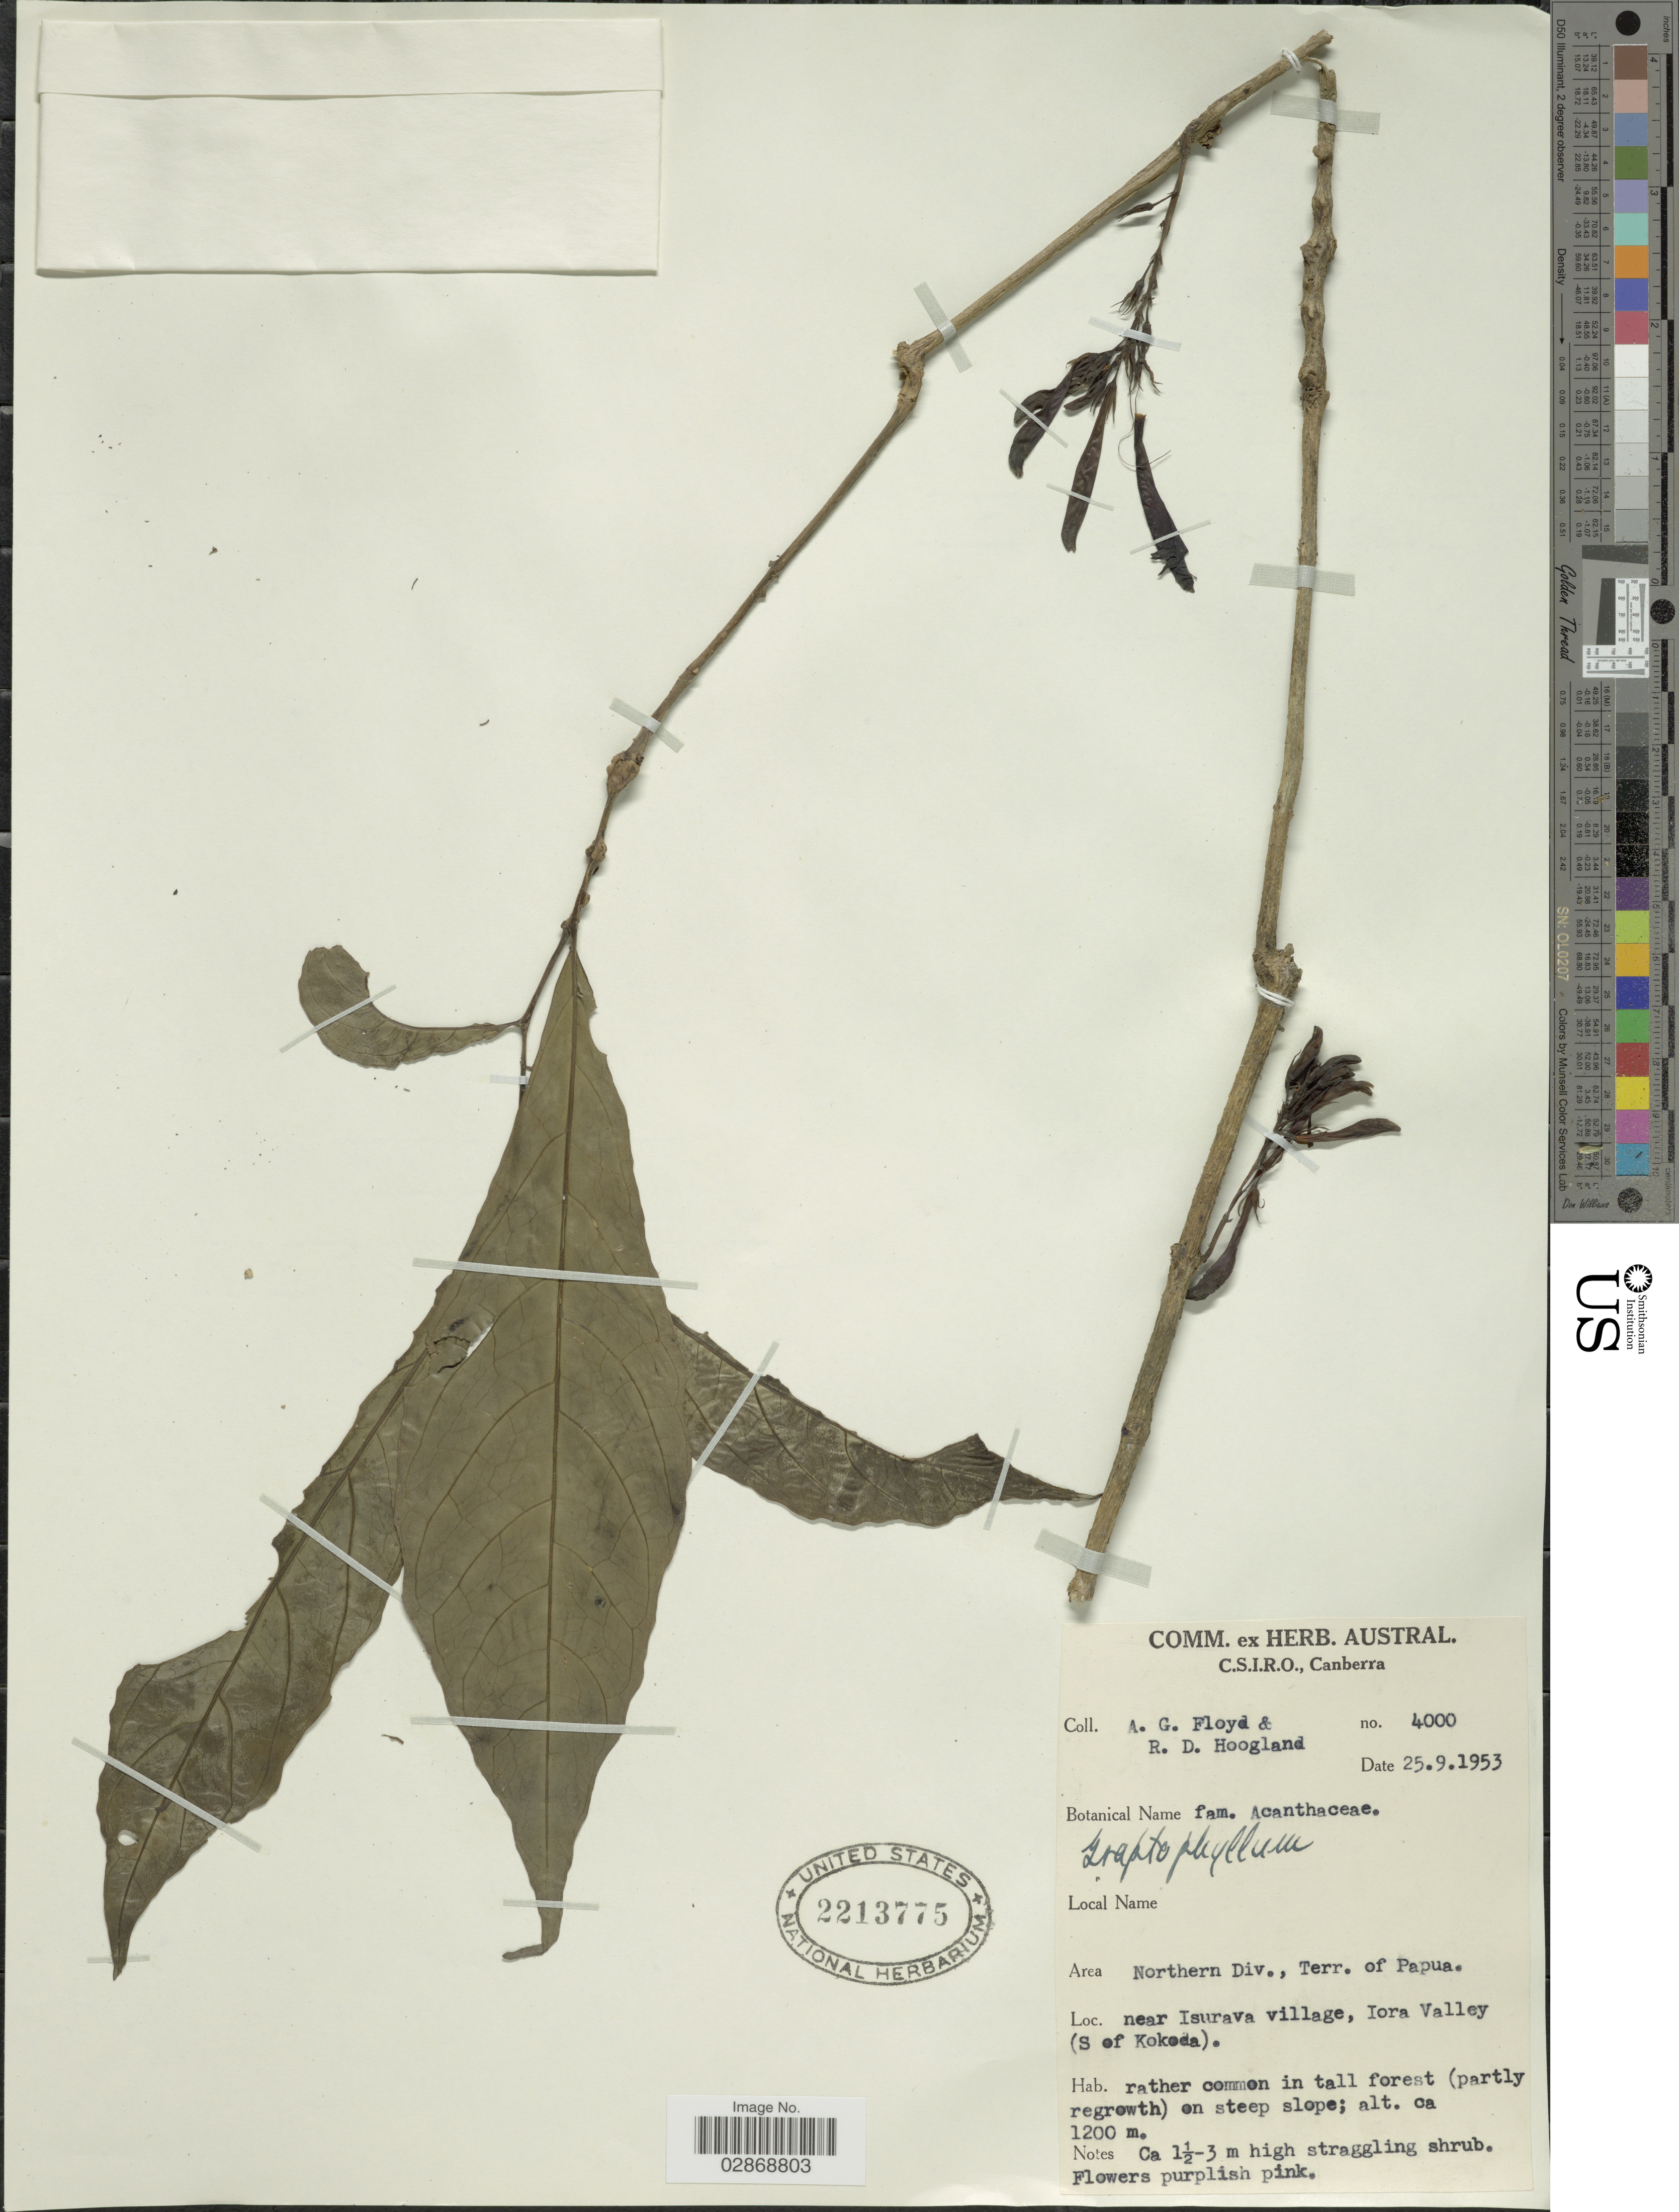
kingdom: Plantae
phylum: Tracheophyta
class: Magnoliopsida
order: Lamiales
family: Acanthaceae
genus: Graptophyllum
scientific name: Graptophyllum sp.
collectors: A. G. Floyd & R. D. Hoogland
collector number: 4000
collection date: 1953-09-25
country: Papua New Guinea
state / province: Northern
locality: Area Northern Div., Terr. of Papua. Near Isurava village, Iora Valley (S of Kokoda).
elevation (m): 1200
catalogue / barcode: US 2213775